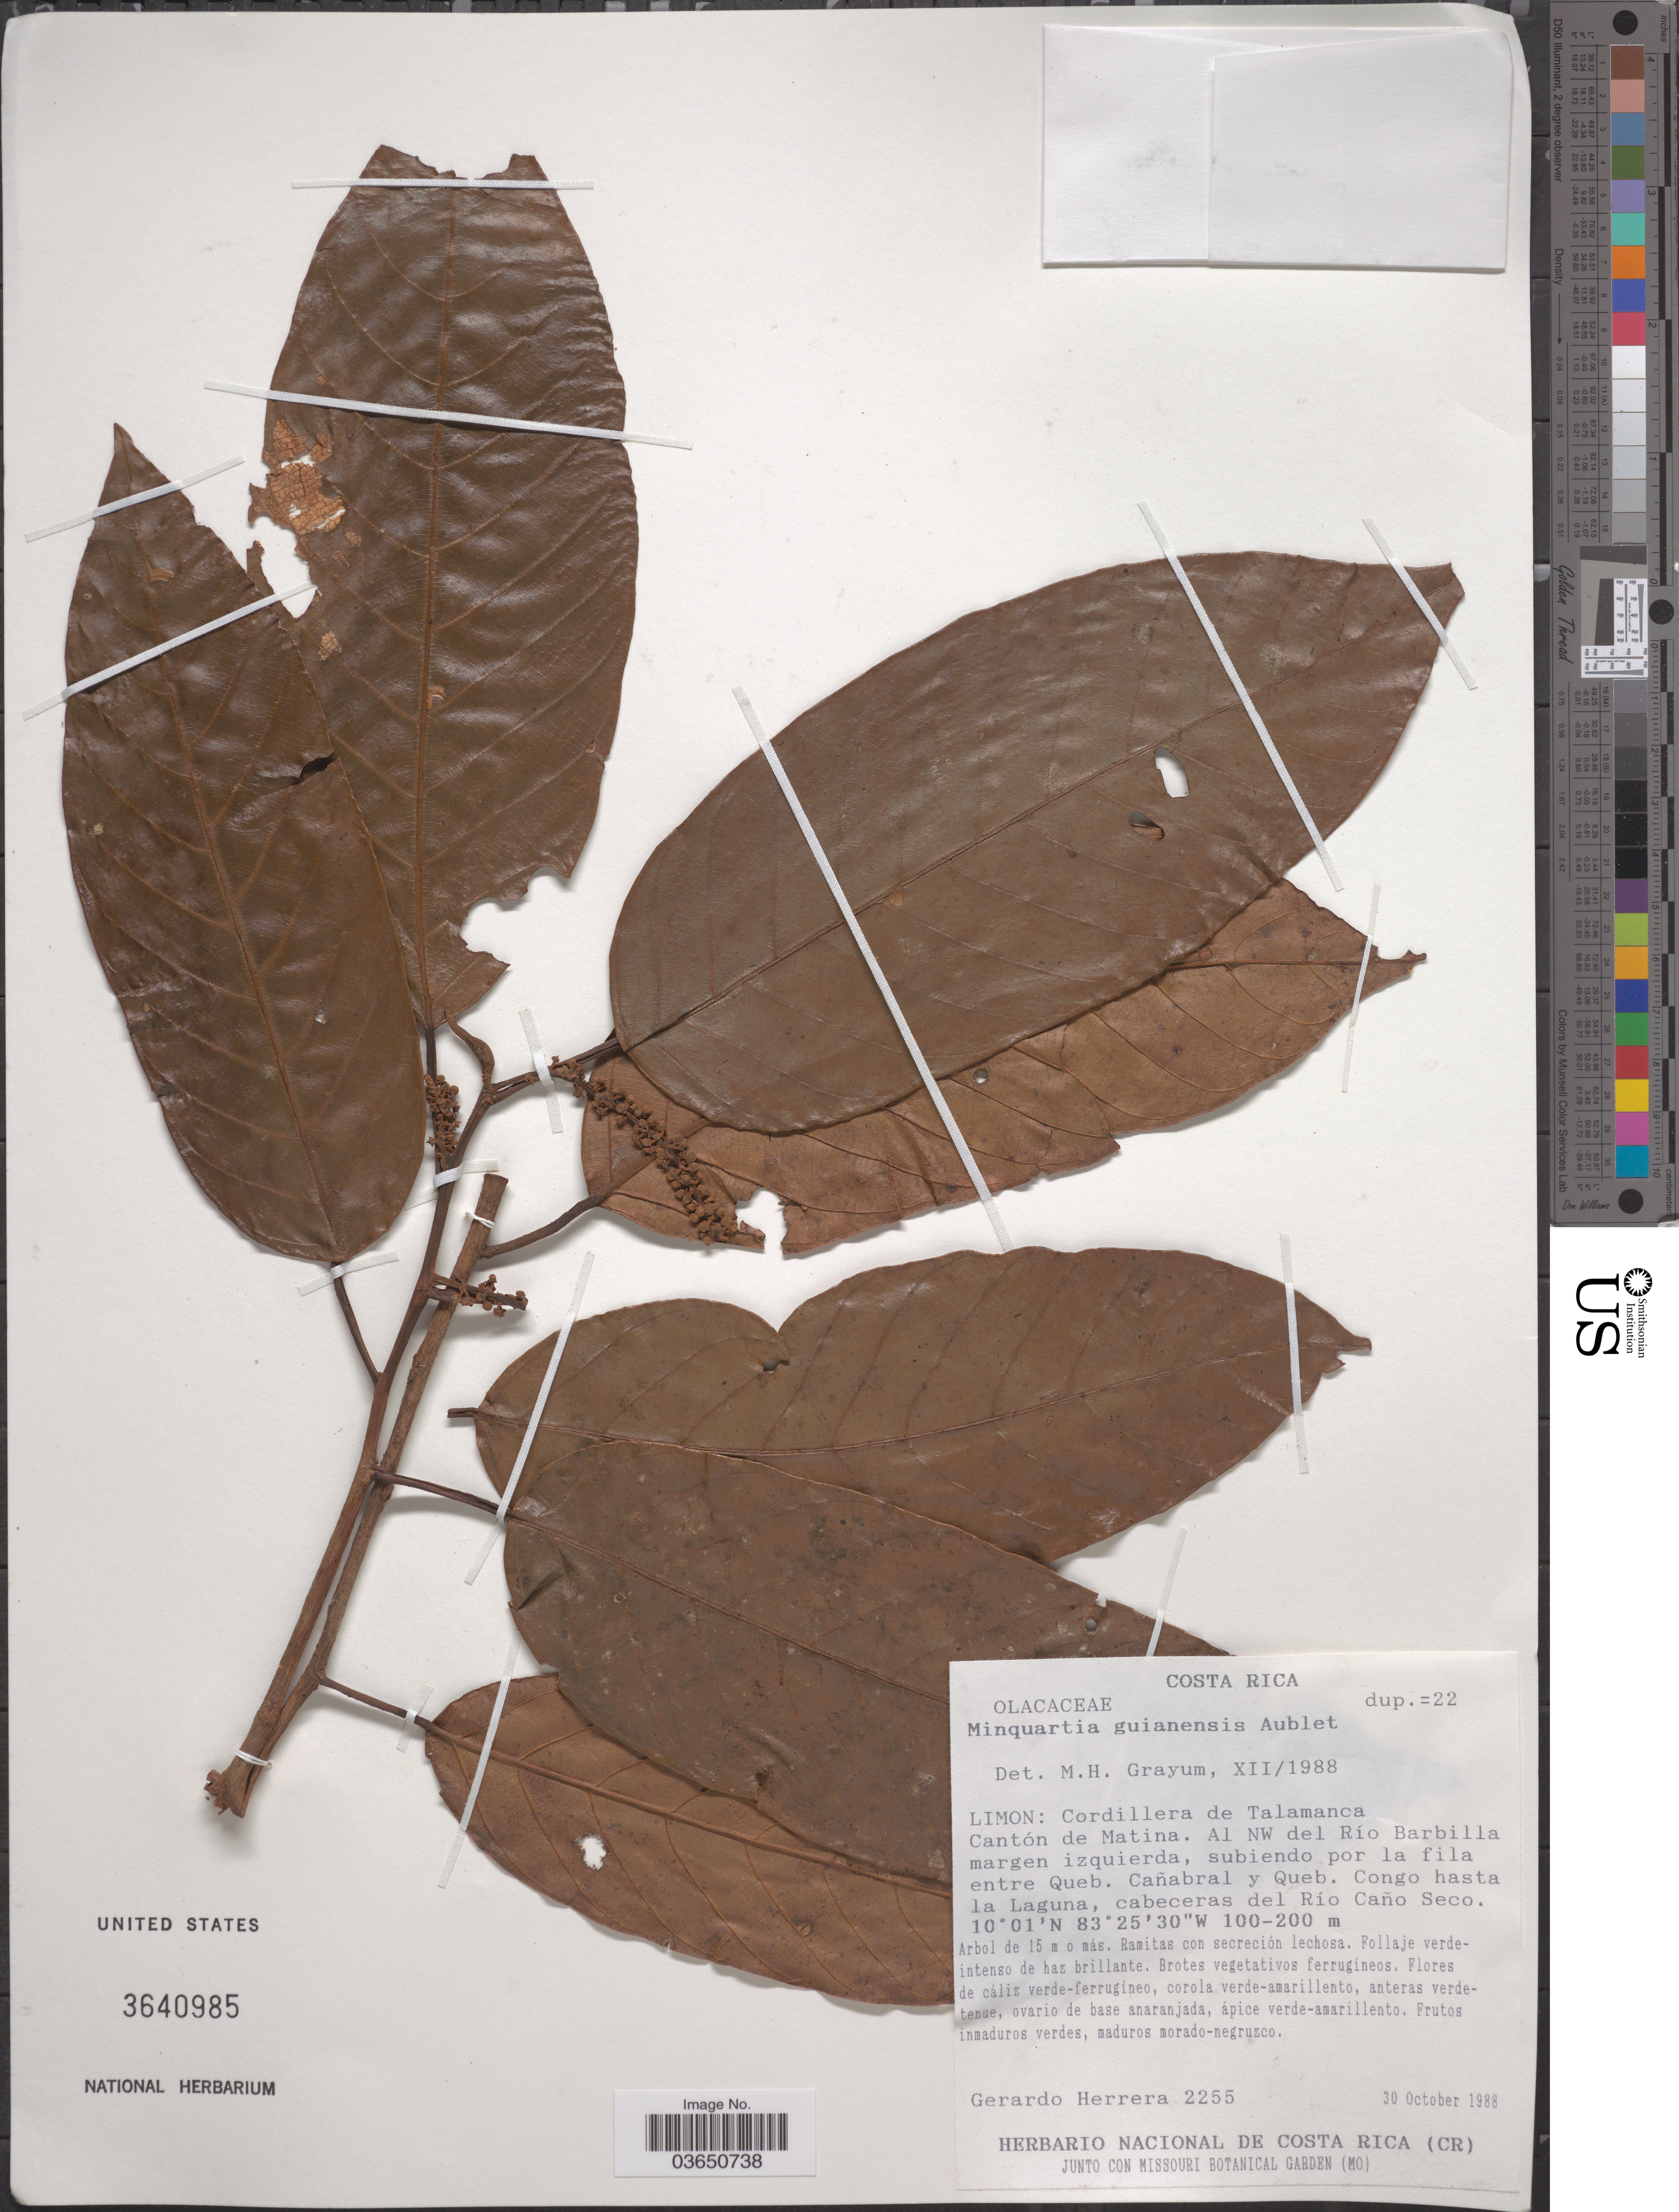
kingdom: Plantae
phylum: Tracheophyta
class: Magnoliopsida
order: Santalales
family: Coulaceae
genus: Minquartia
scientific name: Minquartia guianensis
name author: Aubl.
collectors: G. Herrera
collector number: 2255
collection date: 1988-10-30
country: Costa Rica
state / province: Limón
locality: Cordillera de Talamanca Cantón de Matina. Al NW del Río Barbilla margen izquierda, subiendo por la fila entre Queb. Cañabral y Queb. Congo hasta la laguna, cabeceras del Río Caño Seco.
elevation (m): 100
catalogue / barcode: US 3640985